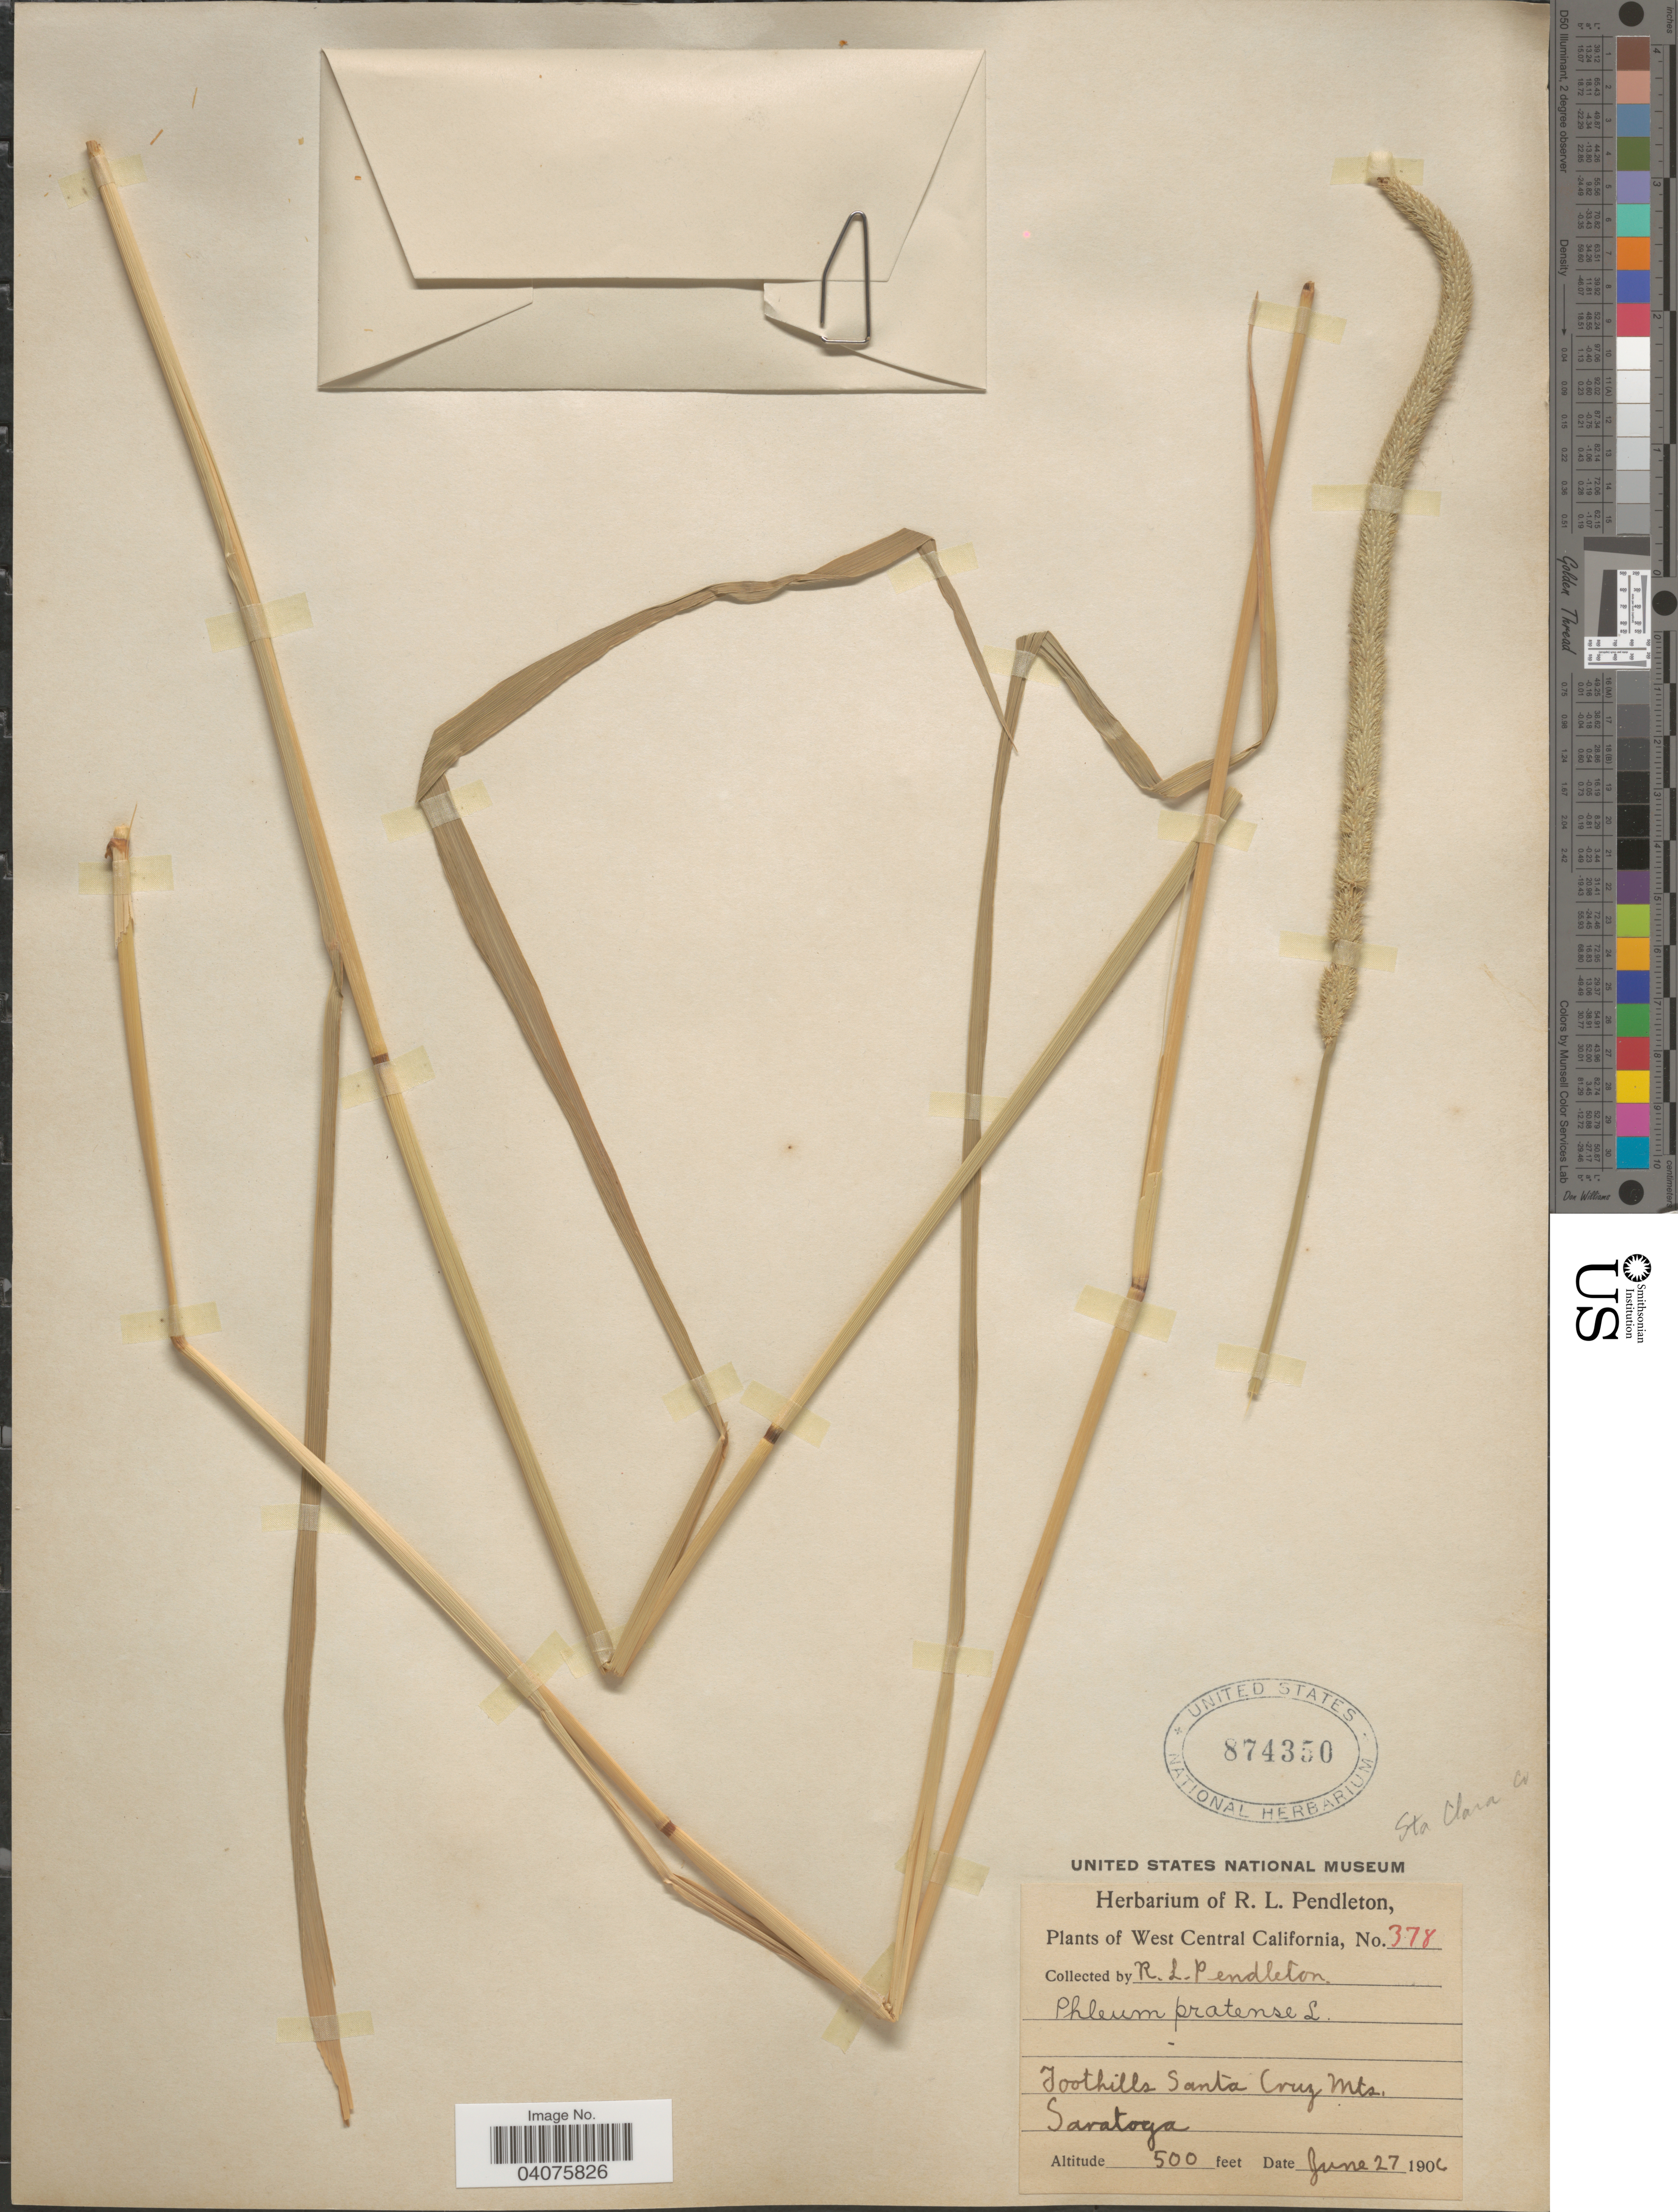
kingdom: Plantae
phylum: Tracheophyta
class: Liliopsida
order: Poales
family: Poaceae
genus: Phleum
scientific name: Phleum pratense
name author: L.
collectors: R. Pendleton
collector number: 378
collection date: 1906-06-27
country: United States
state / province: California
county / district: Santa Clara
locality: West Central California. Foothills Santa Cruz Mts. Saratoga. Sta Clara Co.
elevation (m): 152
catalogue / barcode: US 874350